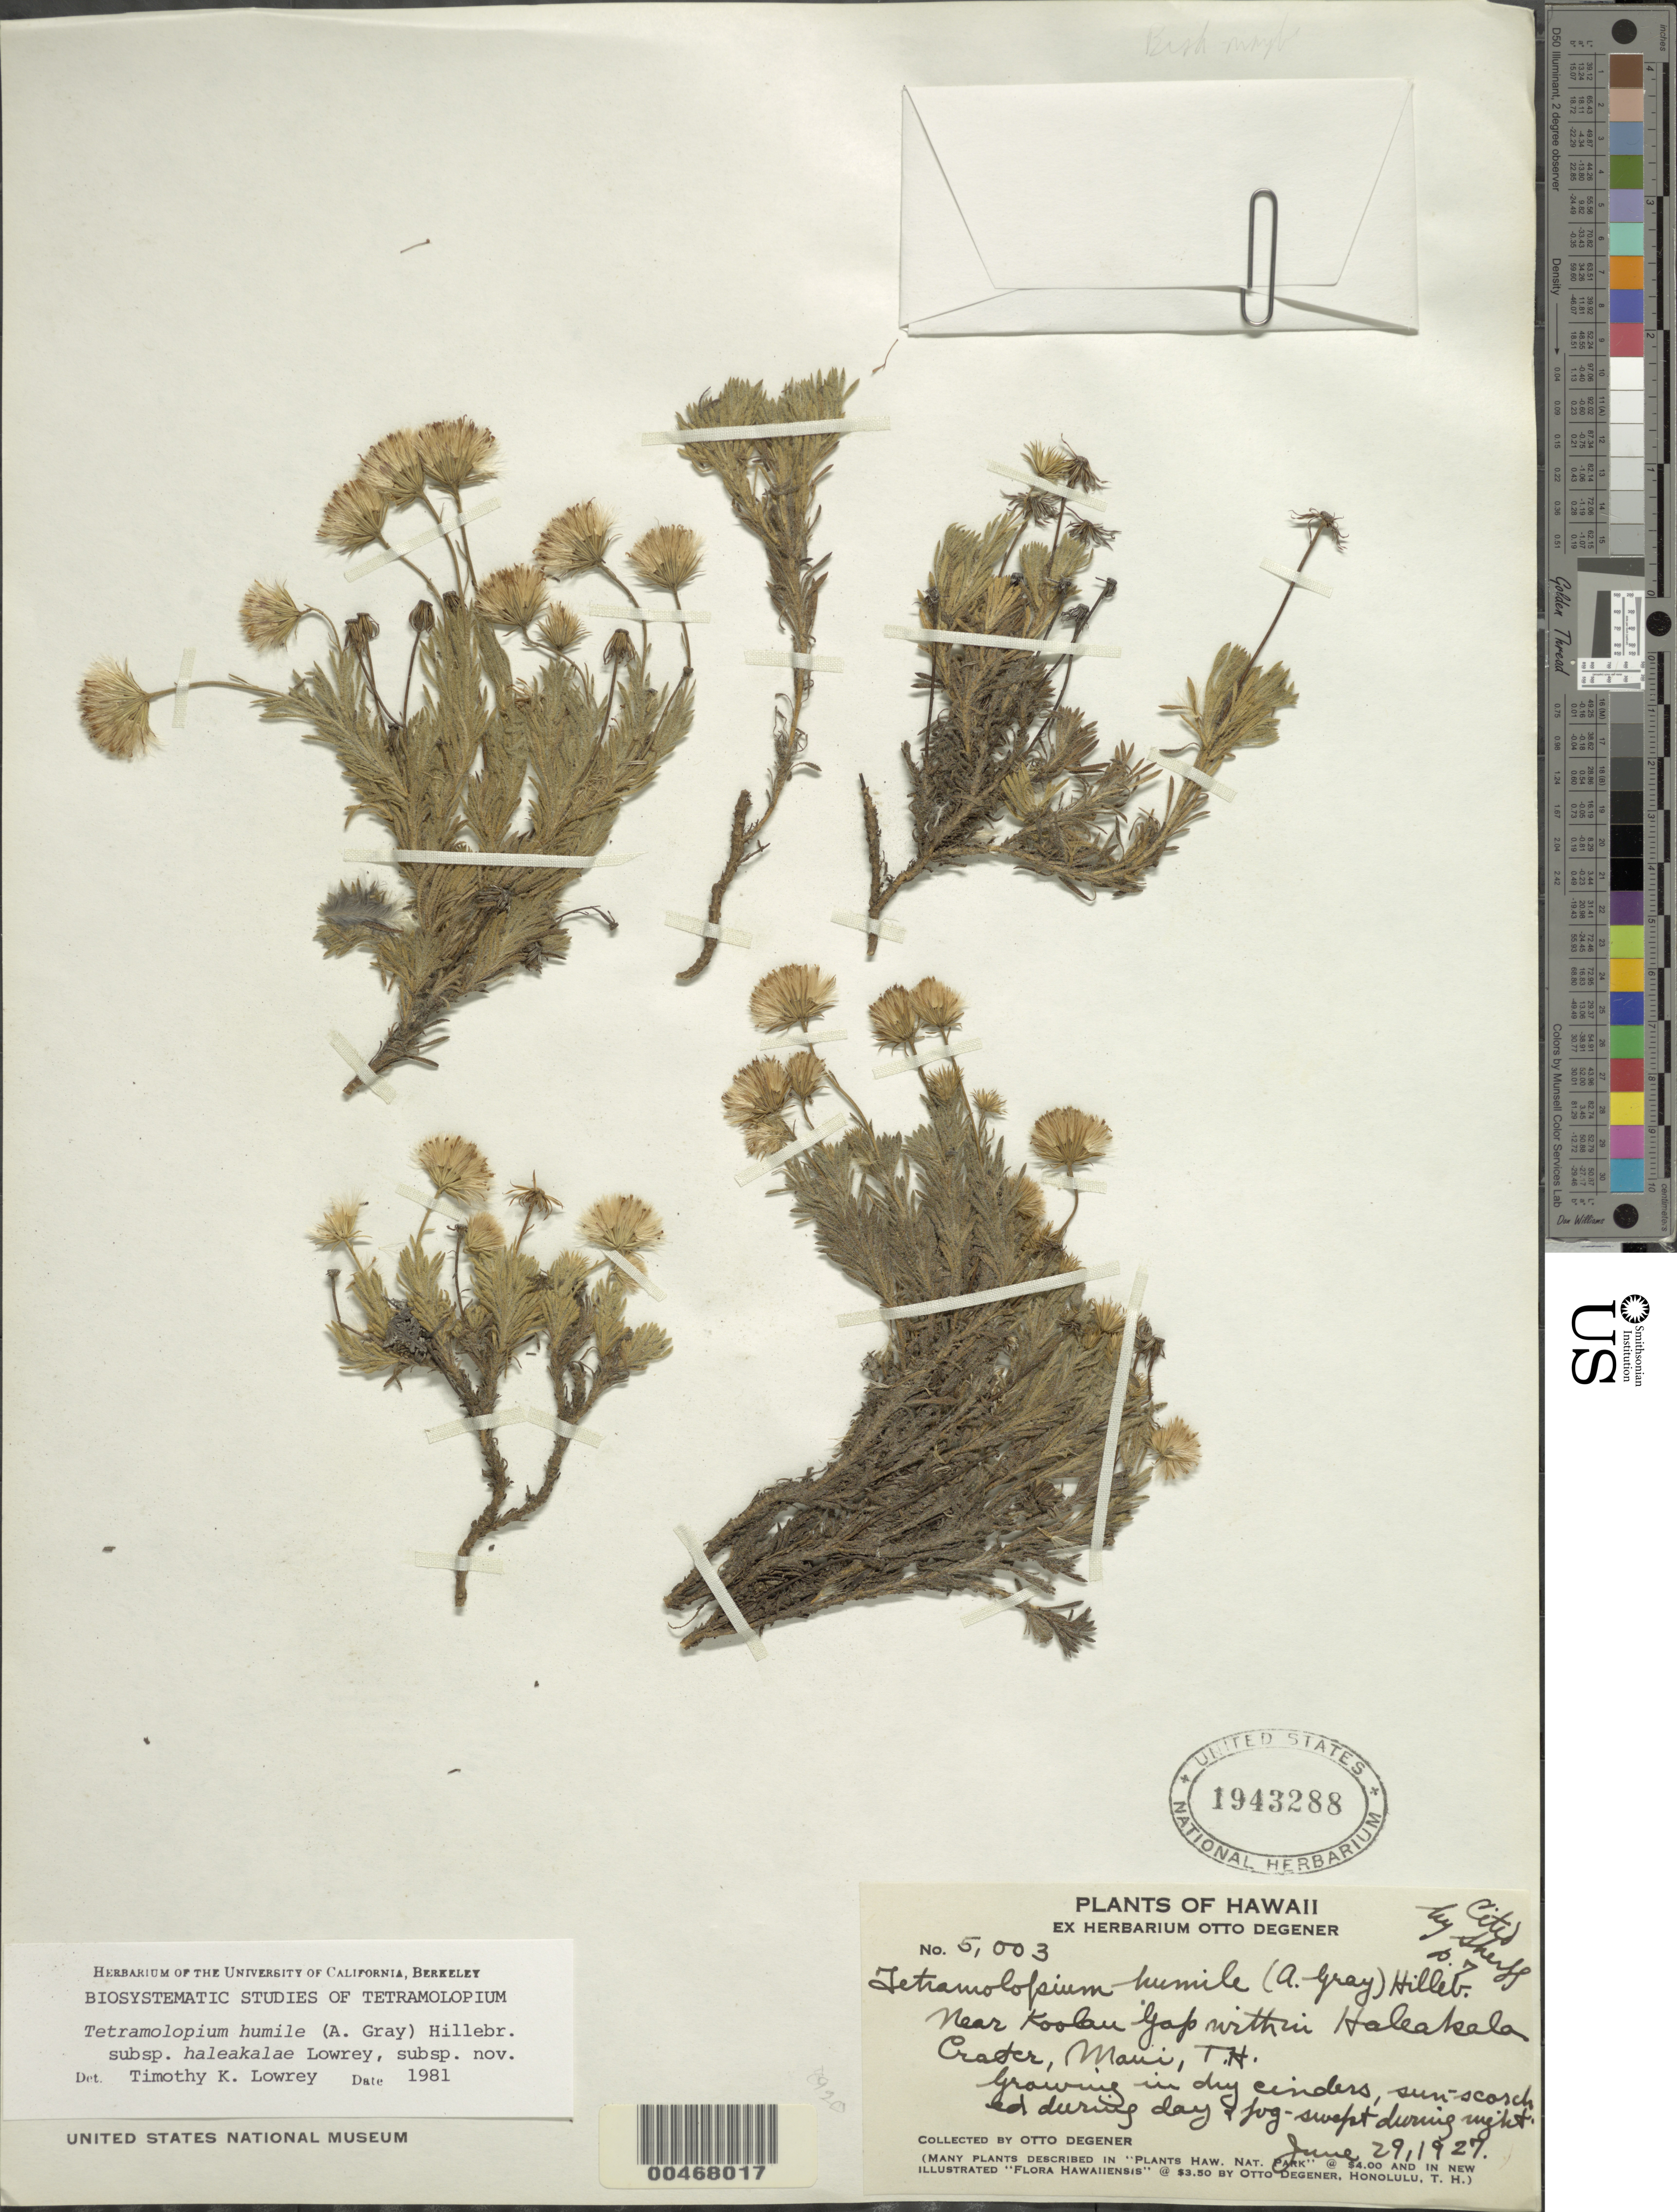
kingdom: Plantae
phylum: Tracheophyta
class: Magnoliopsida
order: Asterales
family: Asteraceae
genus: Tetramolopium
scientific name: Tetramolopium humile subsp. haleakalae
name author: Lowrey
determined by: Lowrey, T. K.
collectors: O. Degener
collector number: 5003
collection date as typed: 29 Jun 1927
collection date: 1927-06-29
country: United States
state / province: Hawaii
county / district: Maui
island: Maui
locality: Near Koolau Gap within Haleakala Crater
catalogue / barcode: US 1943288